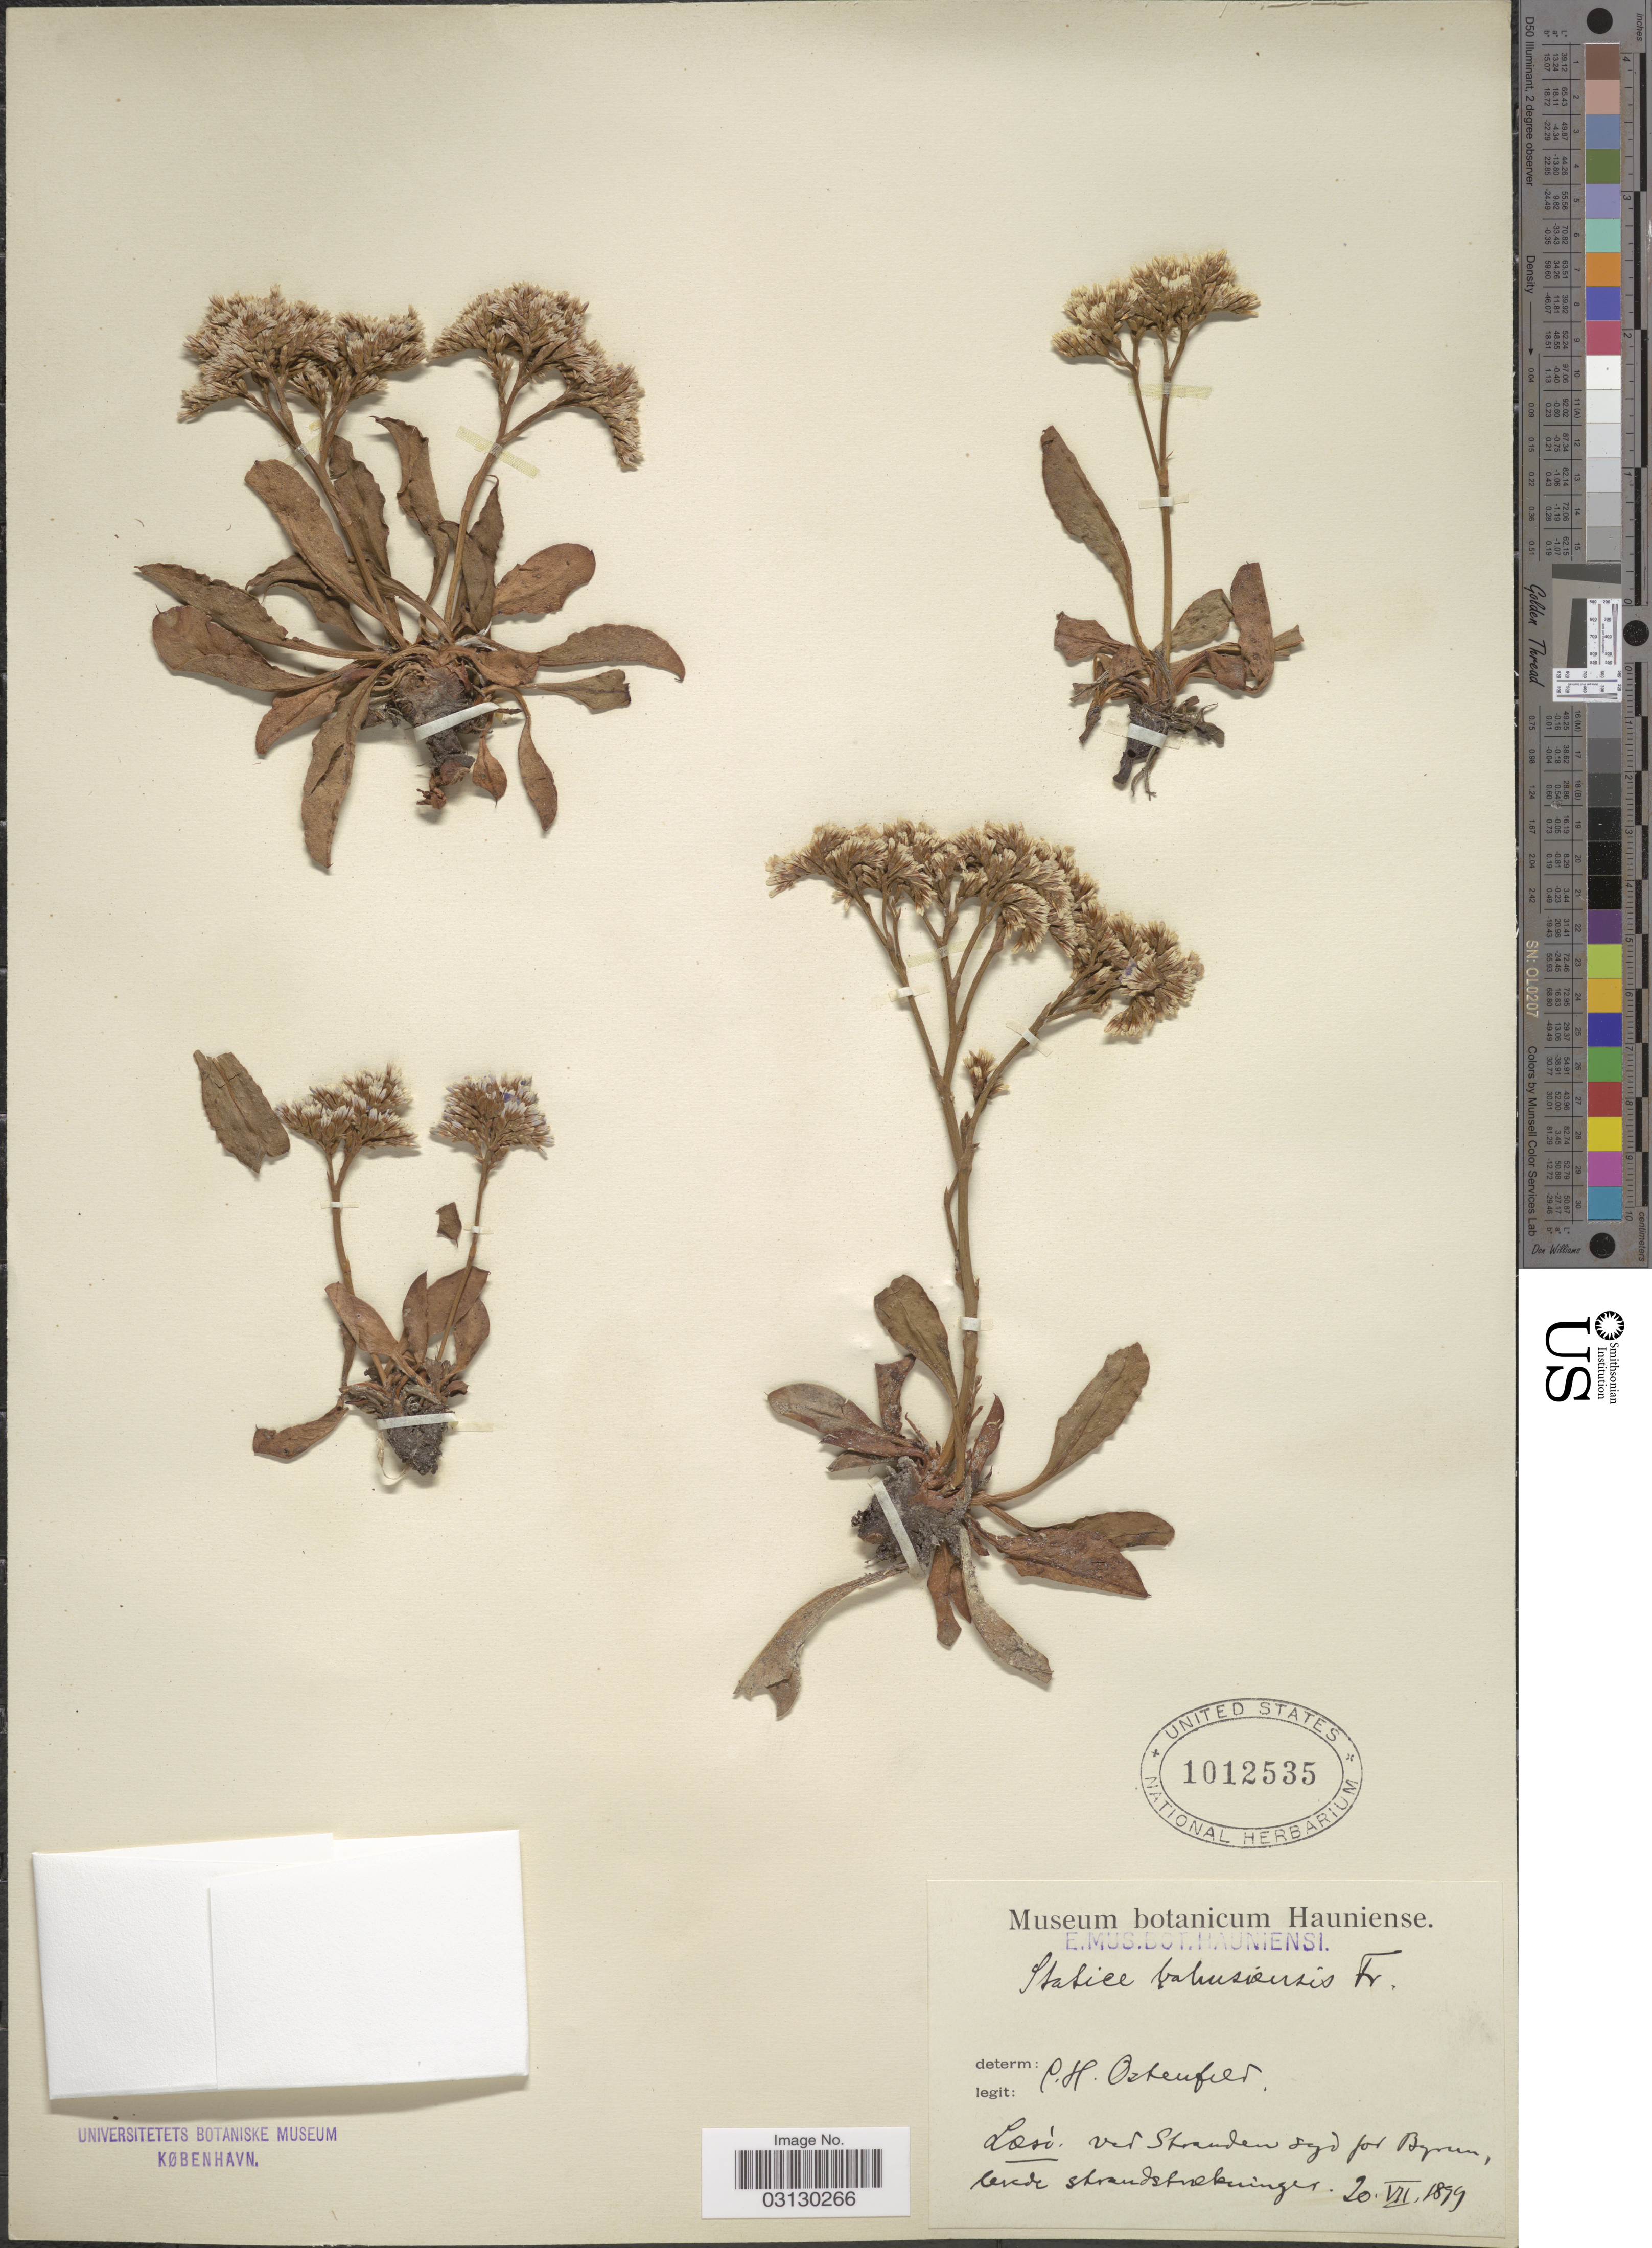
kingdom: Plantae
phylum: Tracheophyta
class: Magnoliopsida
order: Caryophyllales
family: Plumbaginaceae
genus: Limonium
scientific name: Limonium humile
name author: Mill.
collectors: C. Ostenfeld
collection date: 1899-07-20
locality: Losó[interpreted] ver[interpreted] Strauden[interpreted] syd[interpreted] for [illegible text] strandstuekuigen[interpreted].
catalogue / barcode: US 1012535